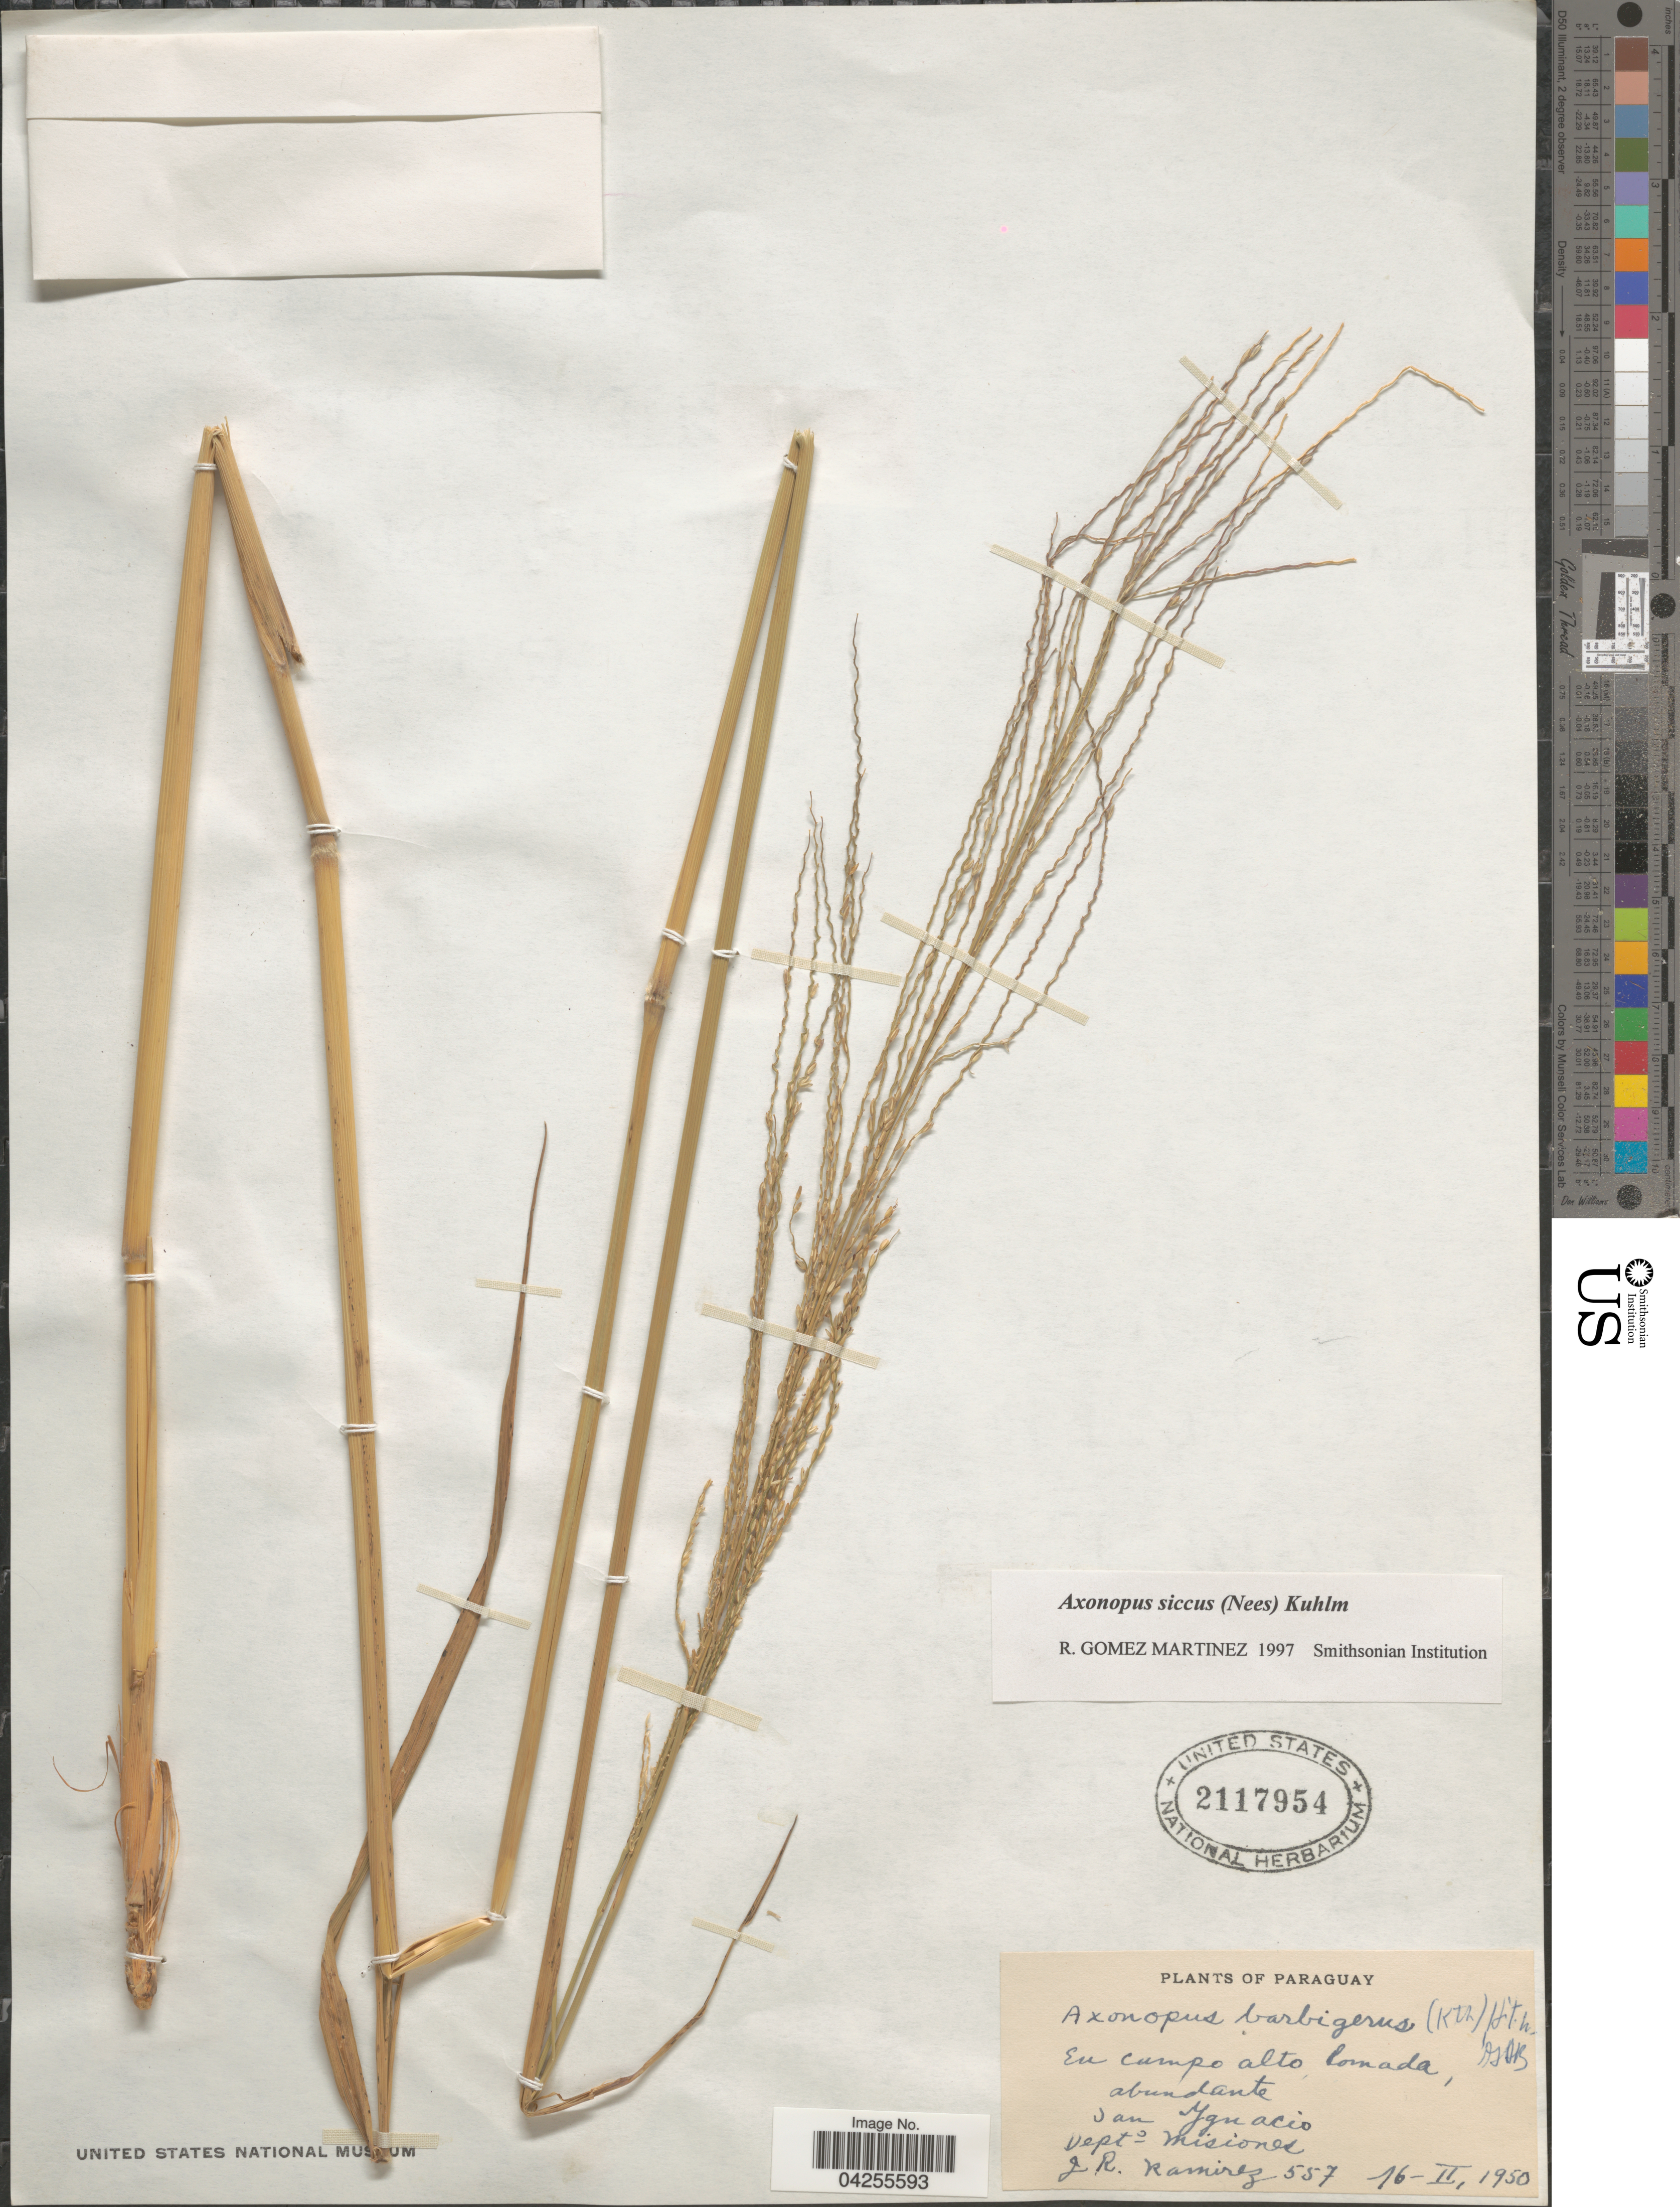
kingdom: Plantae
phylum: Tracheophyta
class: Liliopsida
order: Poales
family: Poaceae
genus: Axonopus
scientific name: Axonopus siccus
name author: (Nees) Kuhlm.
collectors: J. Ramirez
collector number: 557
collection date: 1950-02-16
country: Paraguay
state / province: Misiones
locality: En campo alto lomada, abundante. San Ignacio. Depto. Misiones.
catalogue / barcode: US 2117954